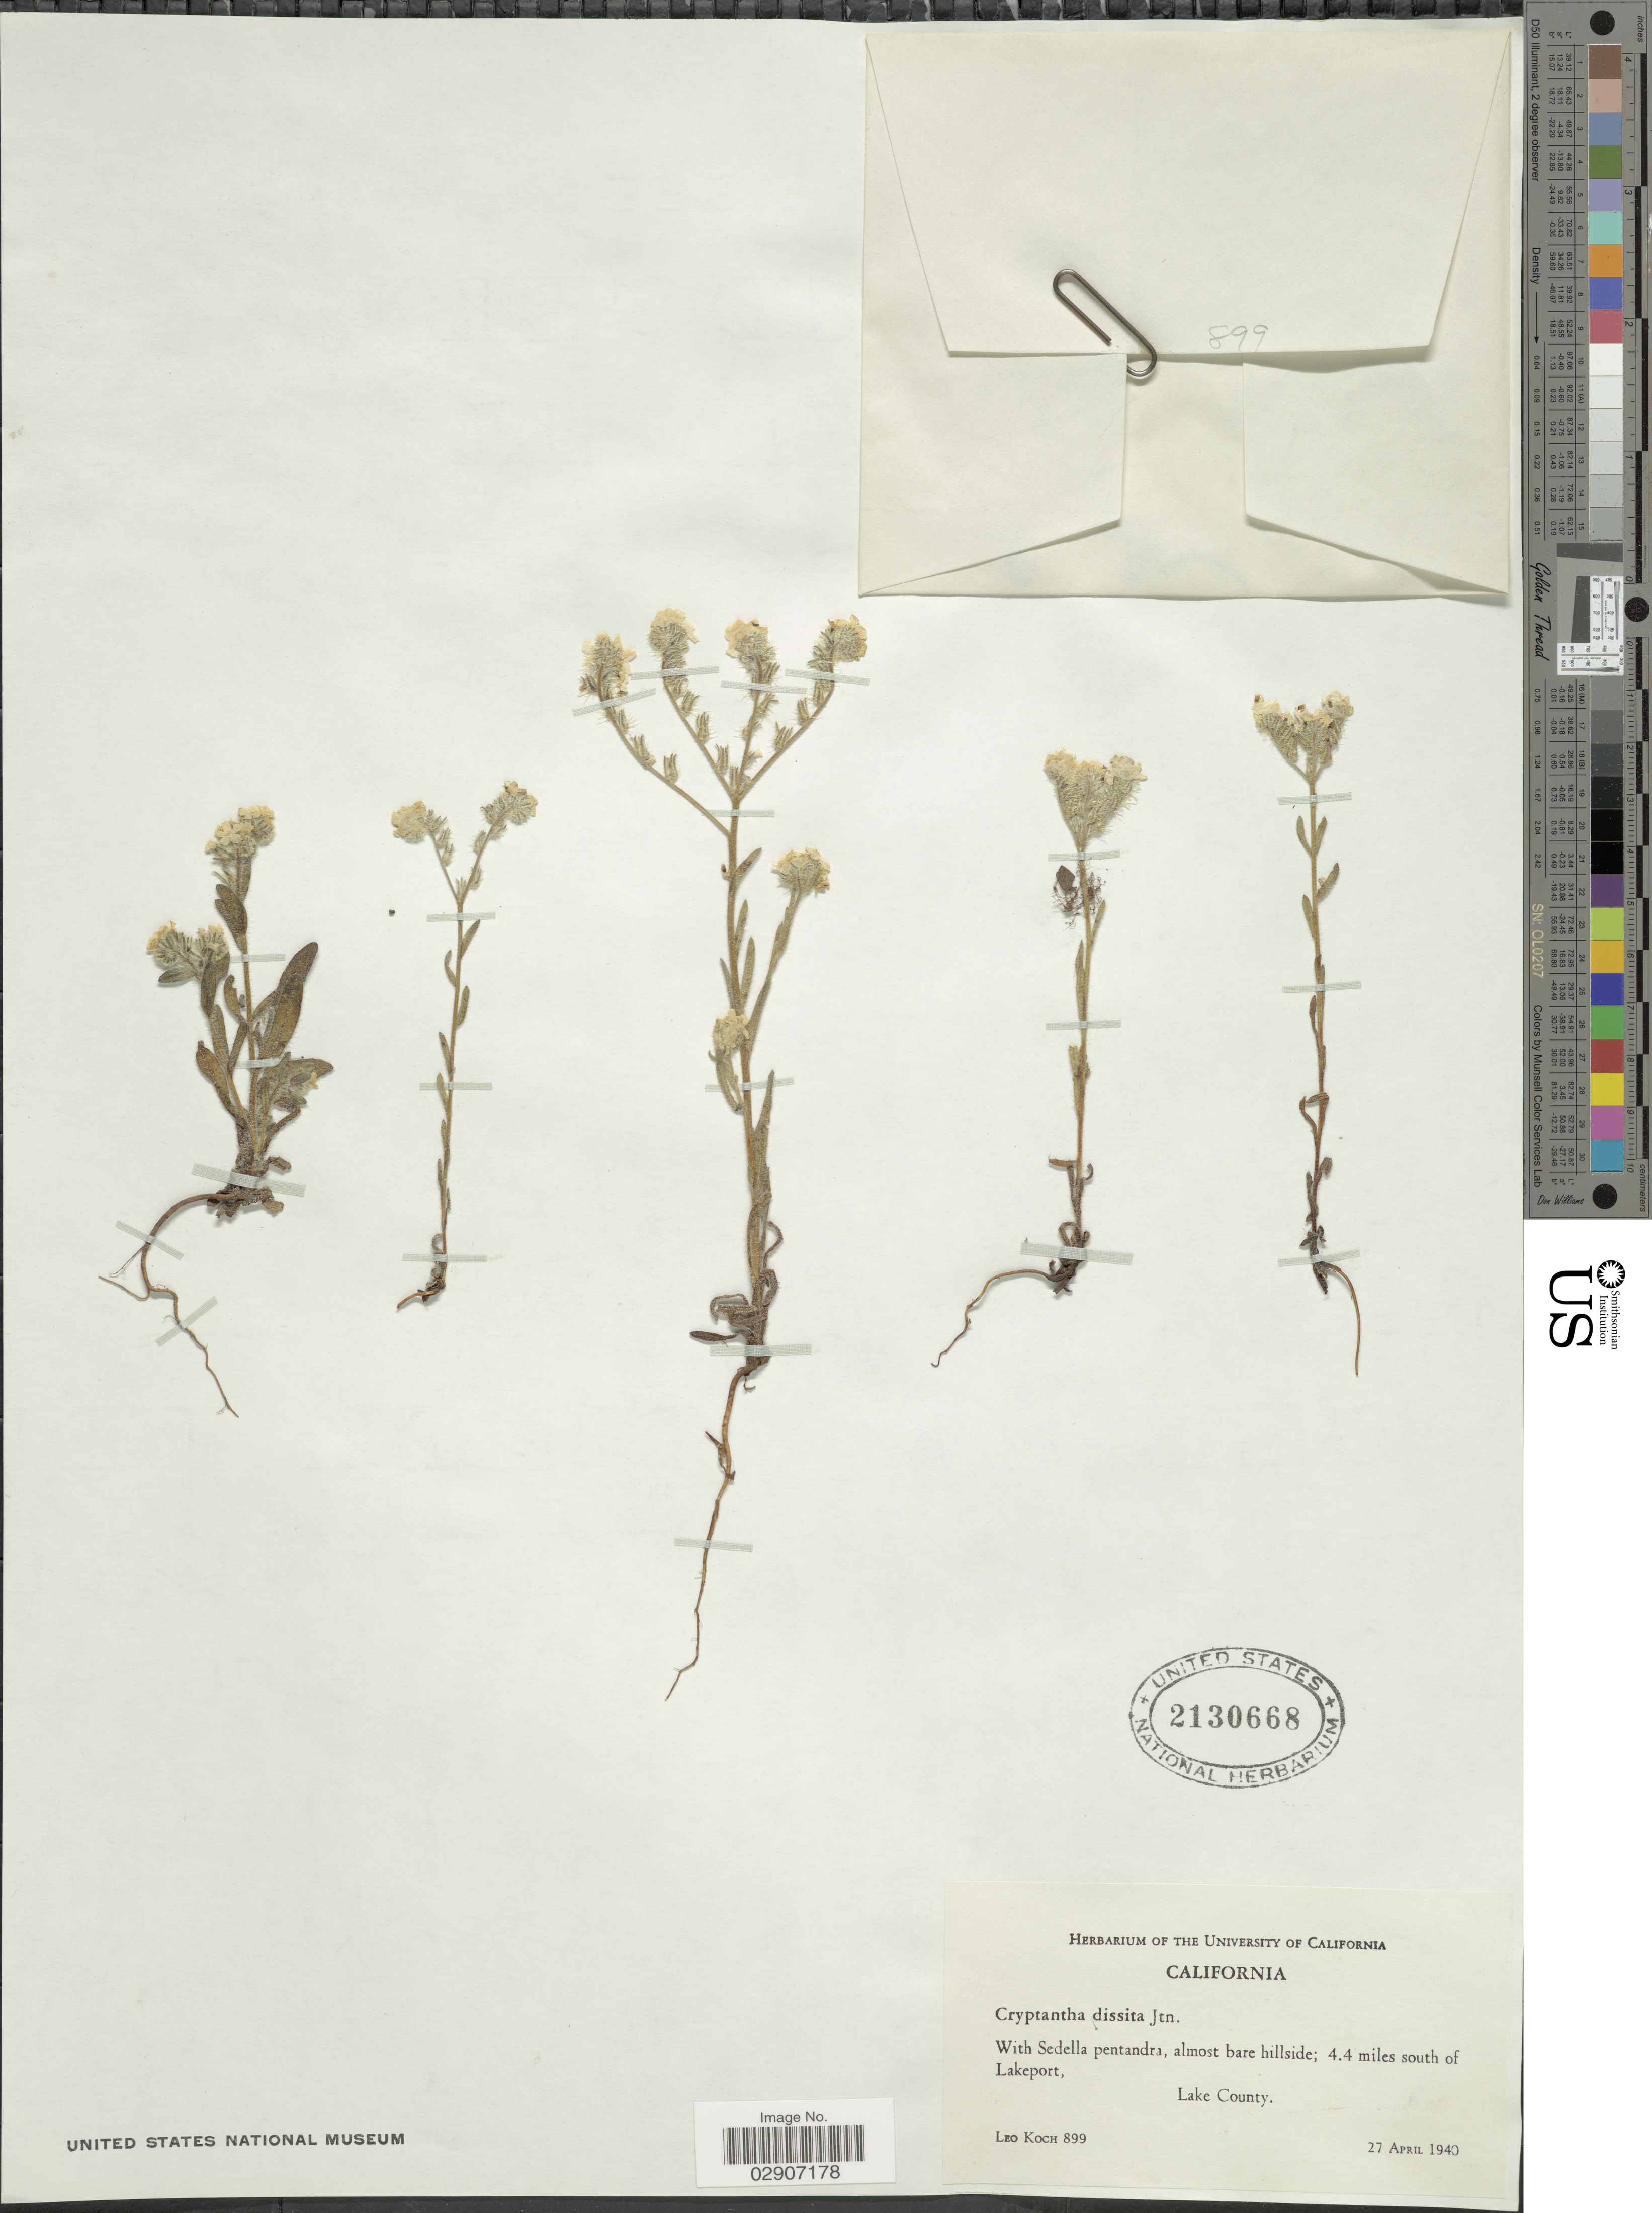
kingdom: Plantae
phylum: Tracheophyta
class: Magnoliopsida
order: Boraginales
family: Boraginaceae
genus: Cryptantha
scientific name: Cryptantha dissita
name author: I.M. Johnst.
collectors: L. F. Koch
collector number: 899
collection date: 1940-04-27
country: United States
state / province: California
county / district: Lake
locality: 4.4 miles south of Lakeport, Lake County.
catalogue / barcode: US 2130668